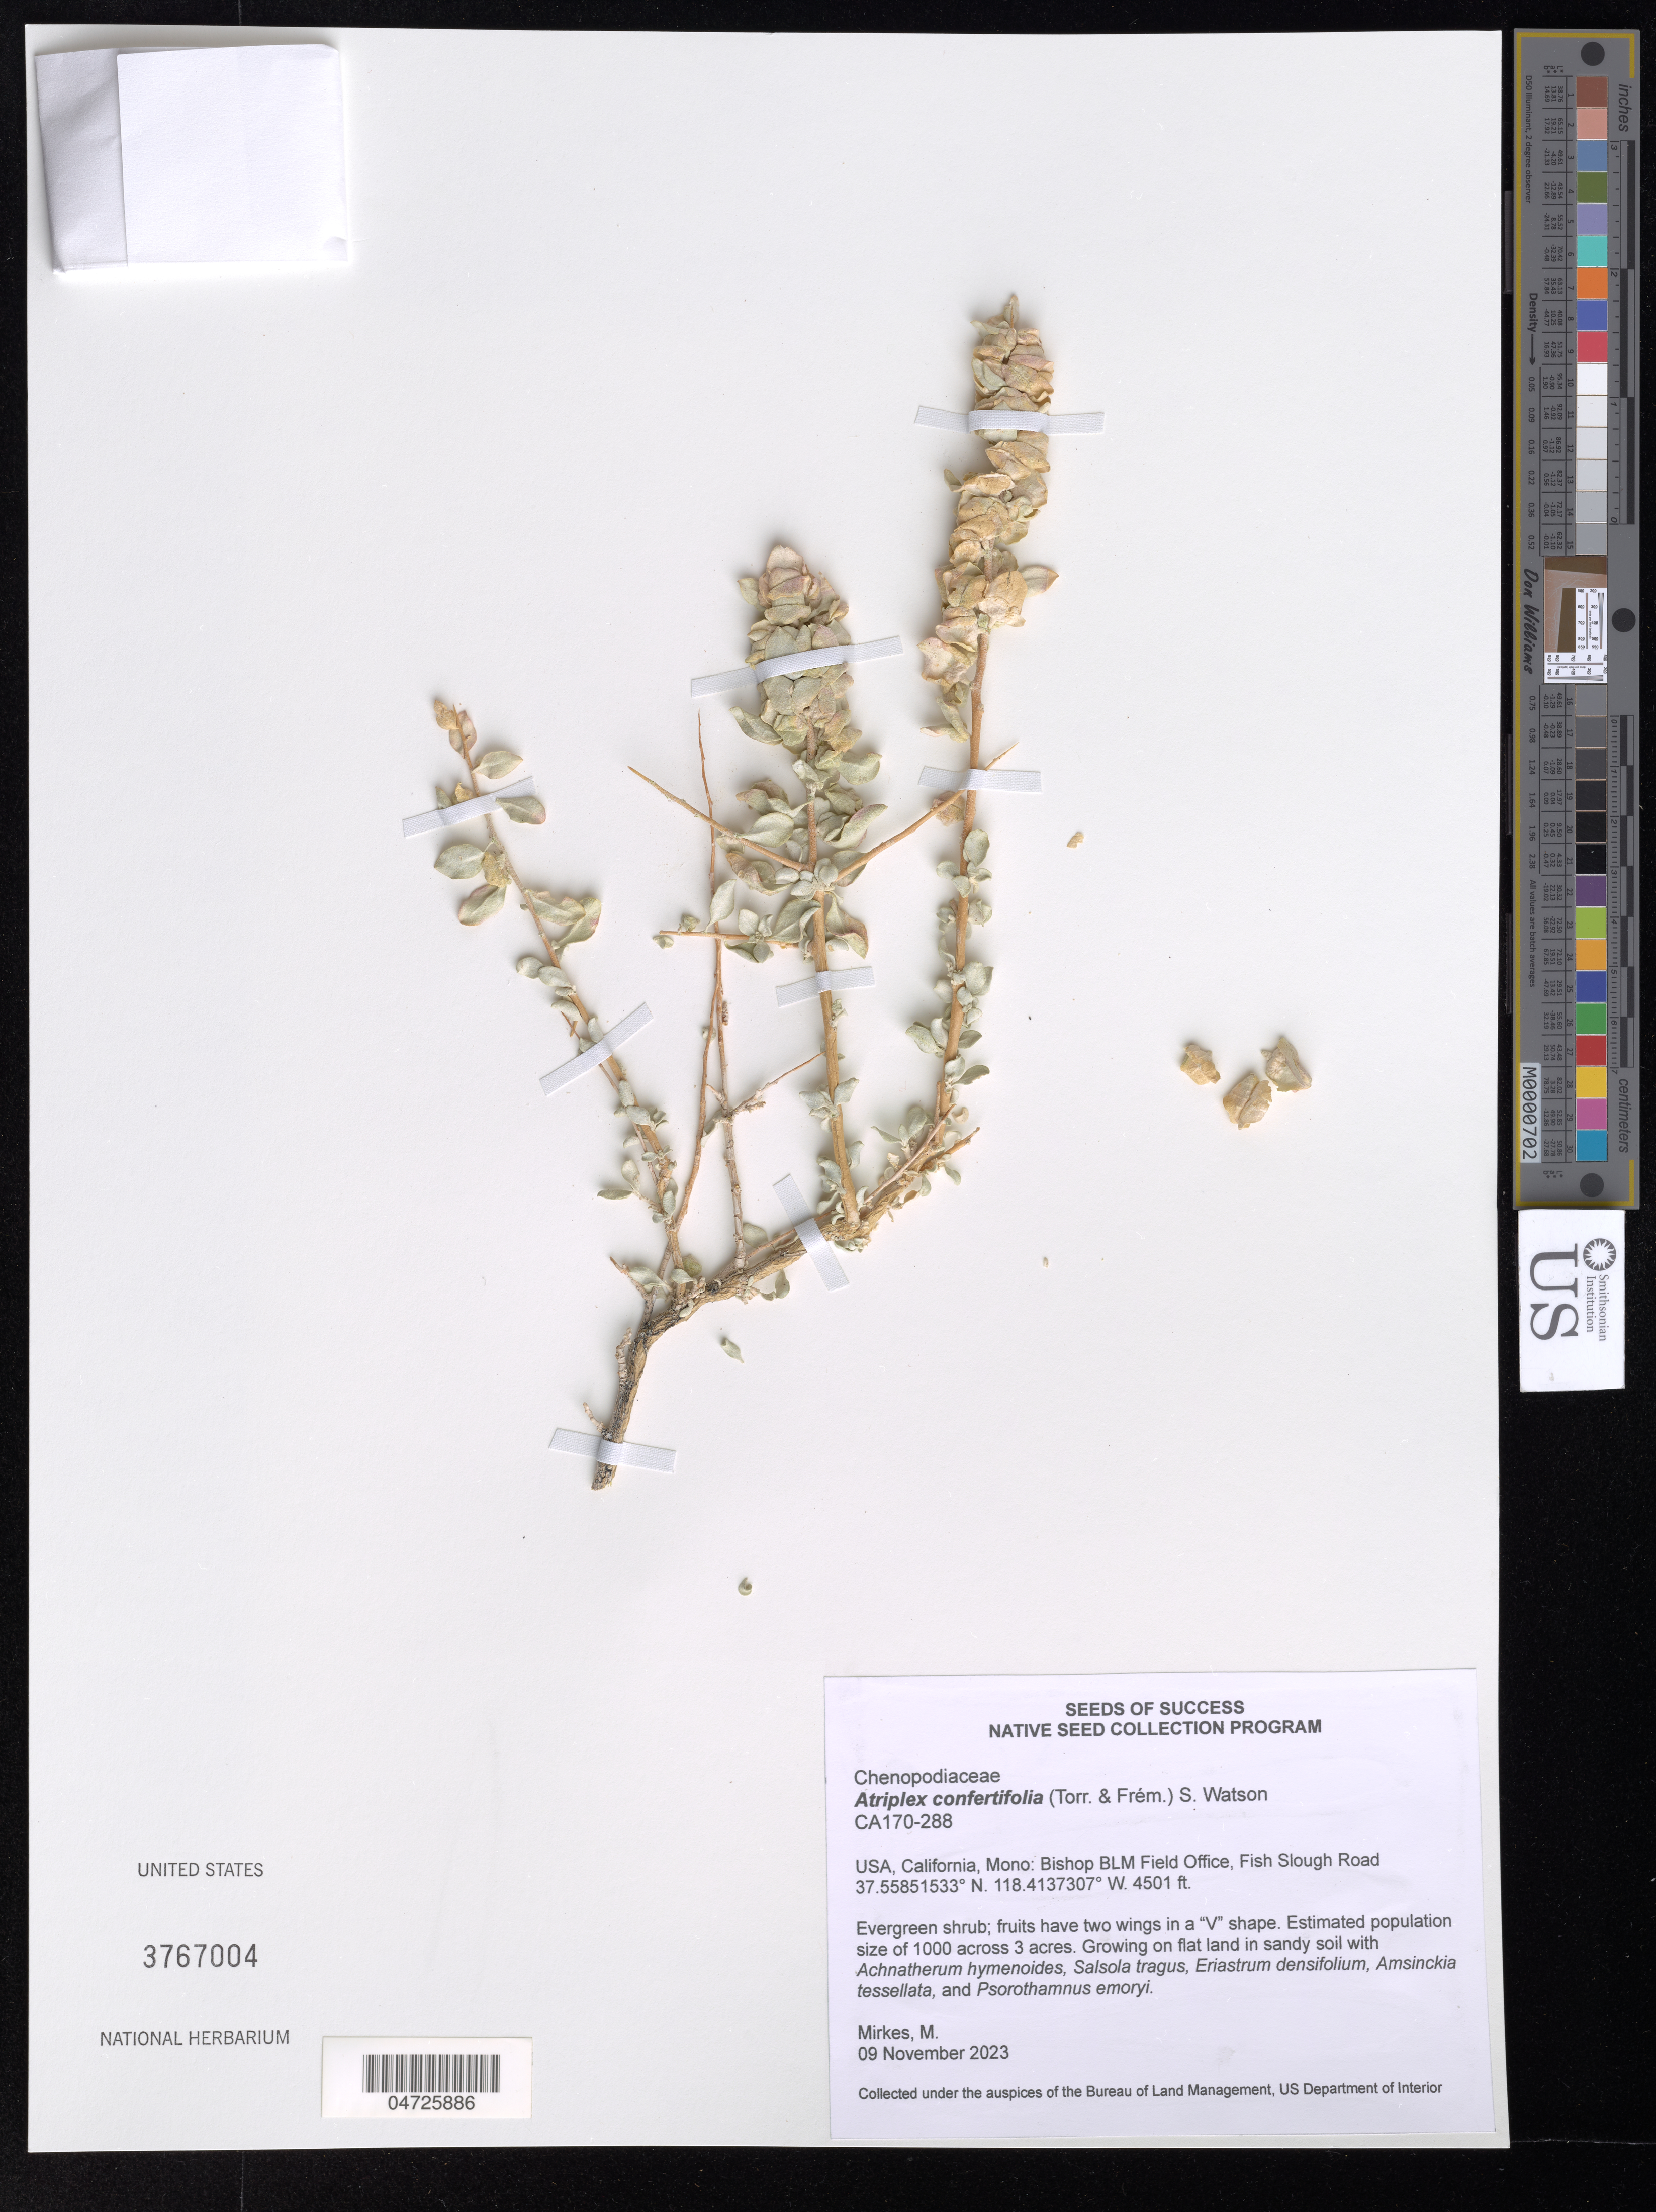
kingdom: Plantae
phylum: Tracheophyta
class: Magnoliopsida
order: Caryophyllales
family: Amaranthaceae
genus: Atriplex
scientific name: Atriplex confertifolia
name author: (Torr. & Frém.) S. Watson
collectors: M. Mirkes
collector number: CA170-288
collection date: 2023-11-09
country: United States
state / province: California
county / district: Mono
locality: Mono: Bishop BLM Field Office, Fish Slough Road.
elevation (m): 1372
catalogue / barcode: US 3767004